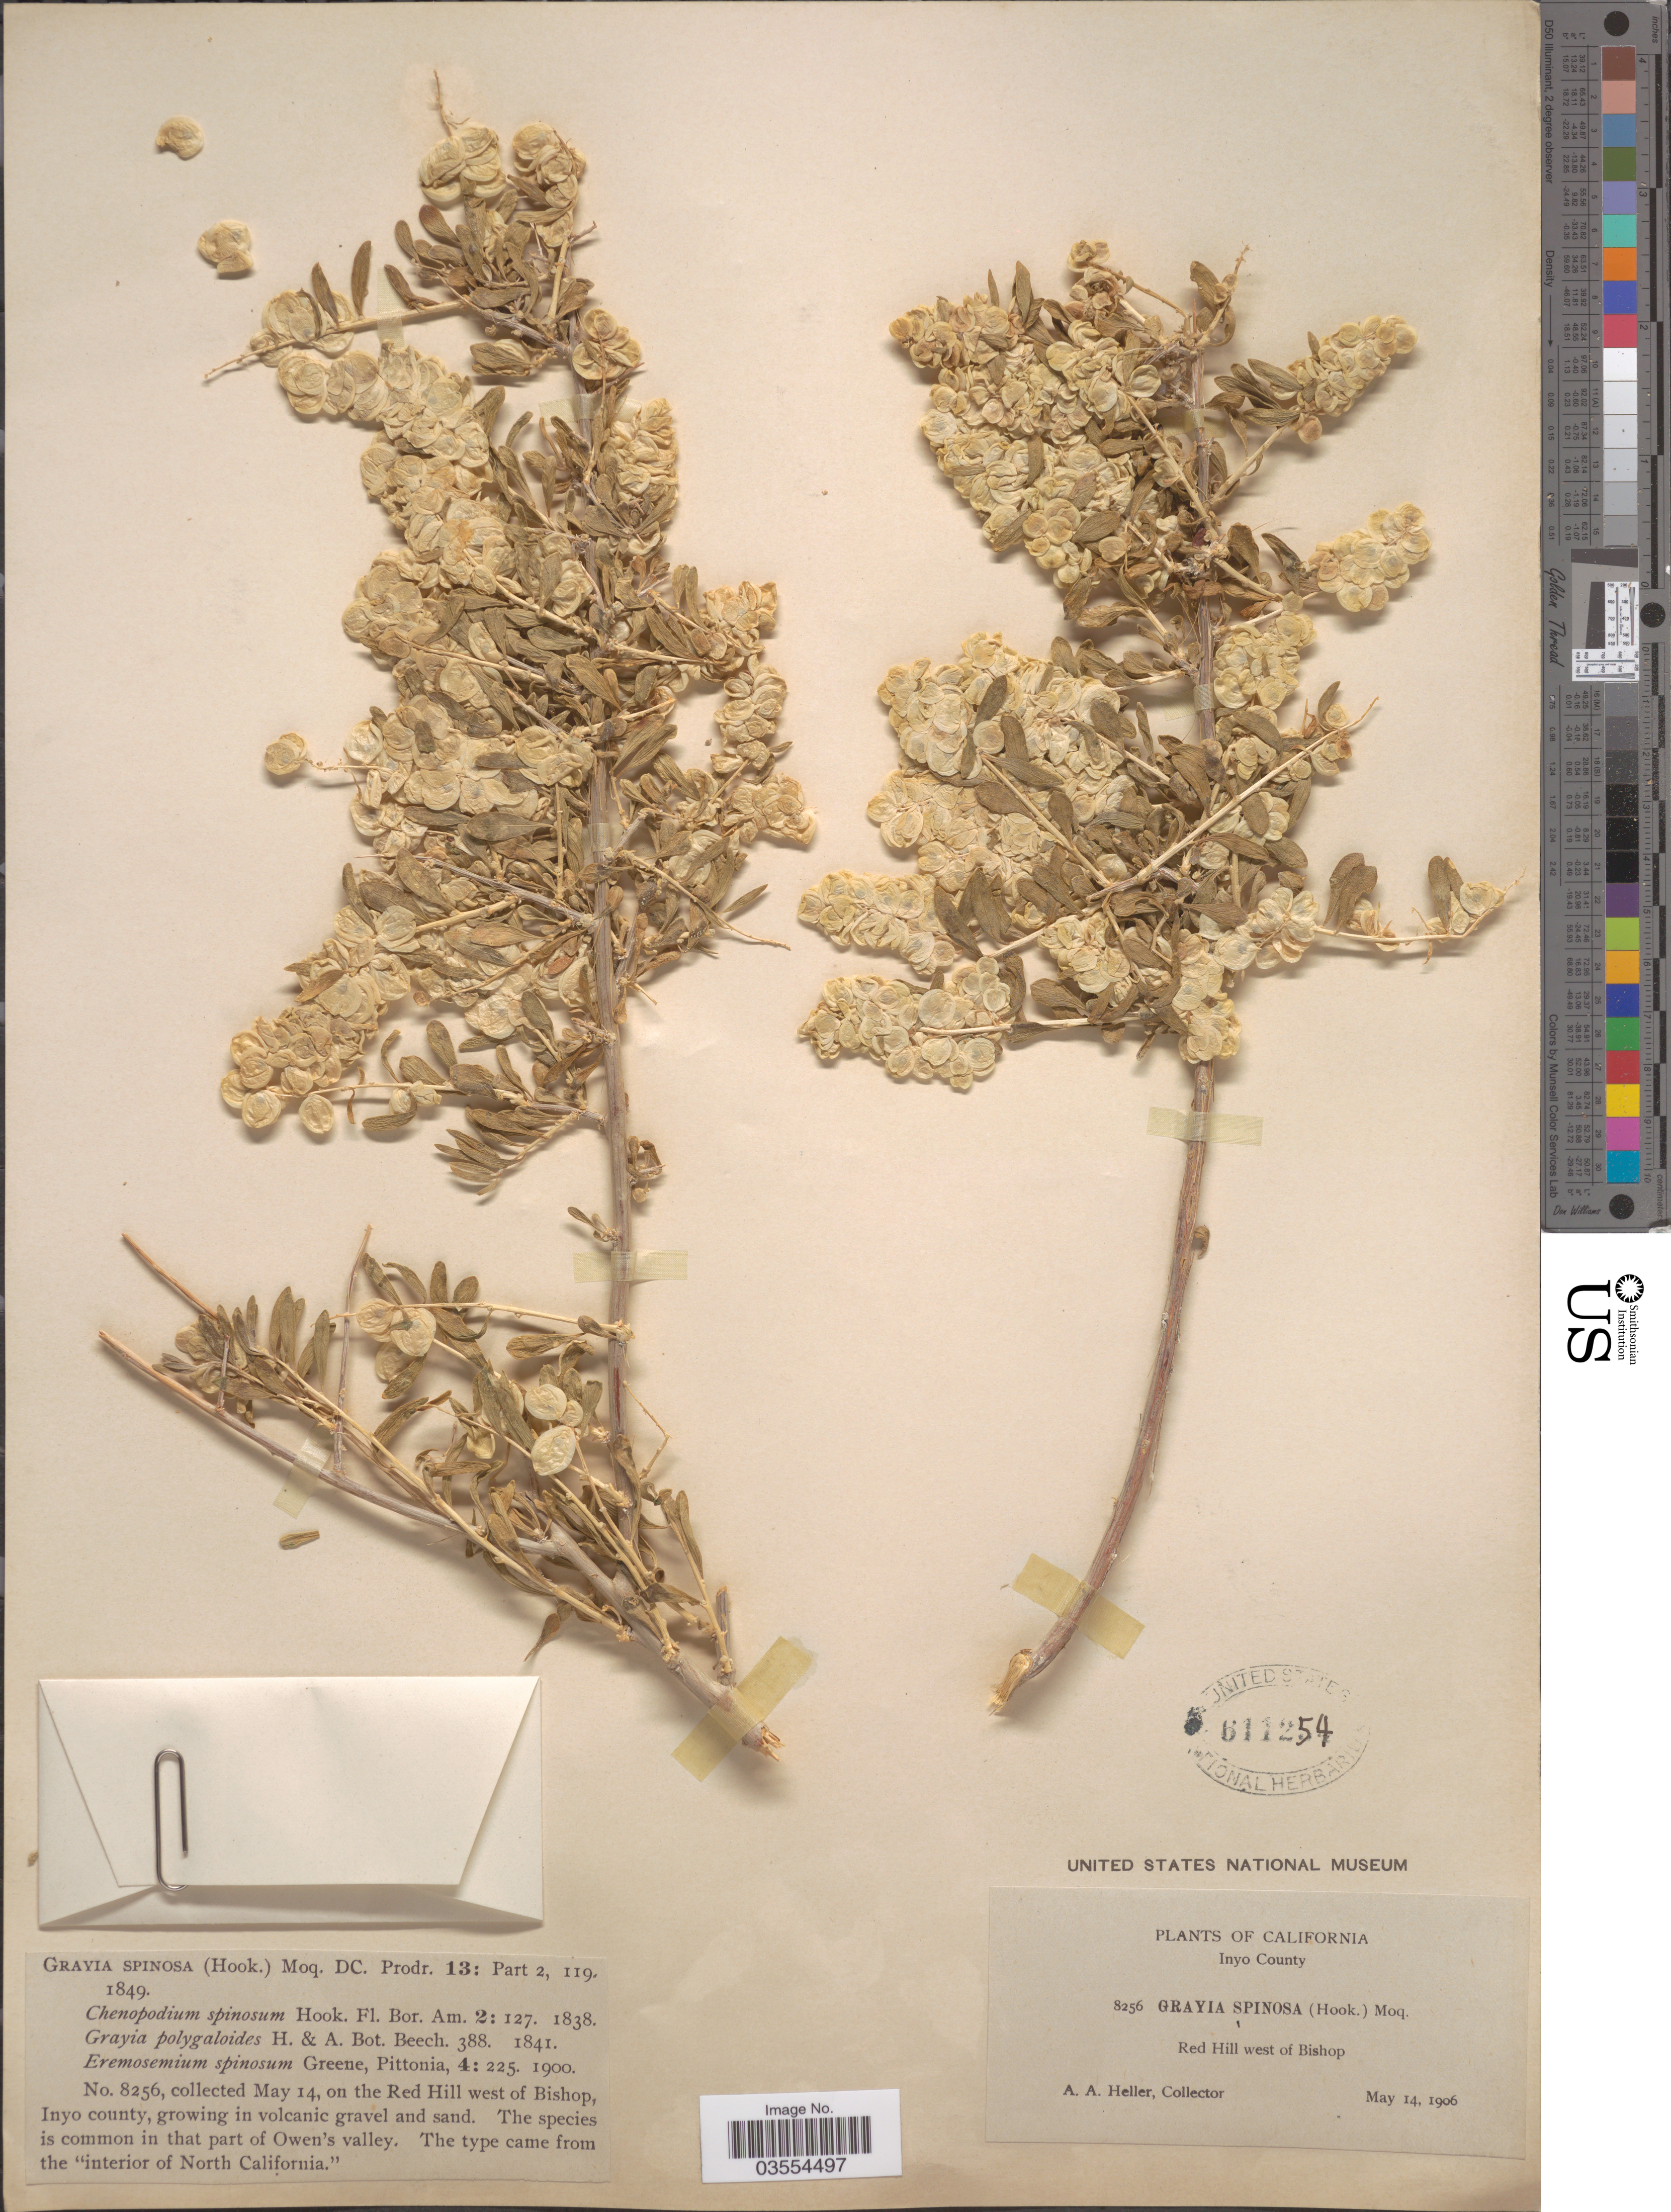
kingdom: Plantae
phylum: Tracheophyta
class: Magnoliopsida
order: Caryophyllales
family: Amaranthaceae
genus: Grayia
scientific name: Grayia spinosa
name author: (Hook.) Moq.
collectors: A. A. Heller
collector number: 8256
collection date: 1906-05-14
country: United States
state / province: California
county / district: Inyo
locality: On the Red Hill west of Bishop, Inyo County. Common in that part of Owen's Valley. [unsure placement]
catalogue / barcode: US 611254